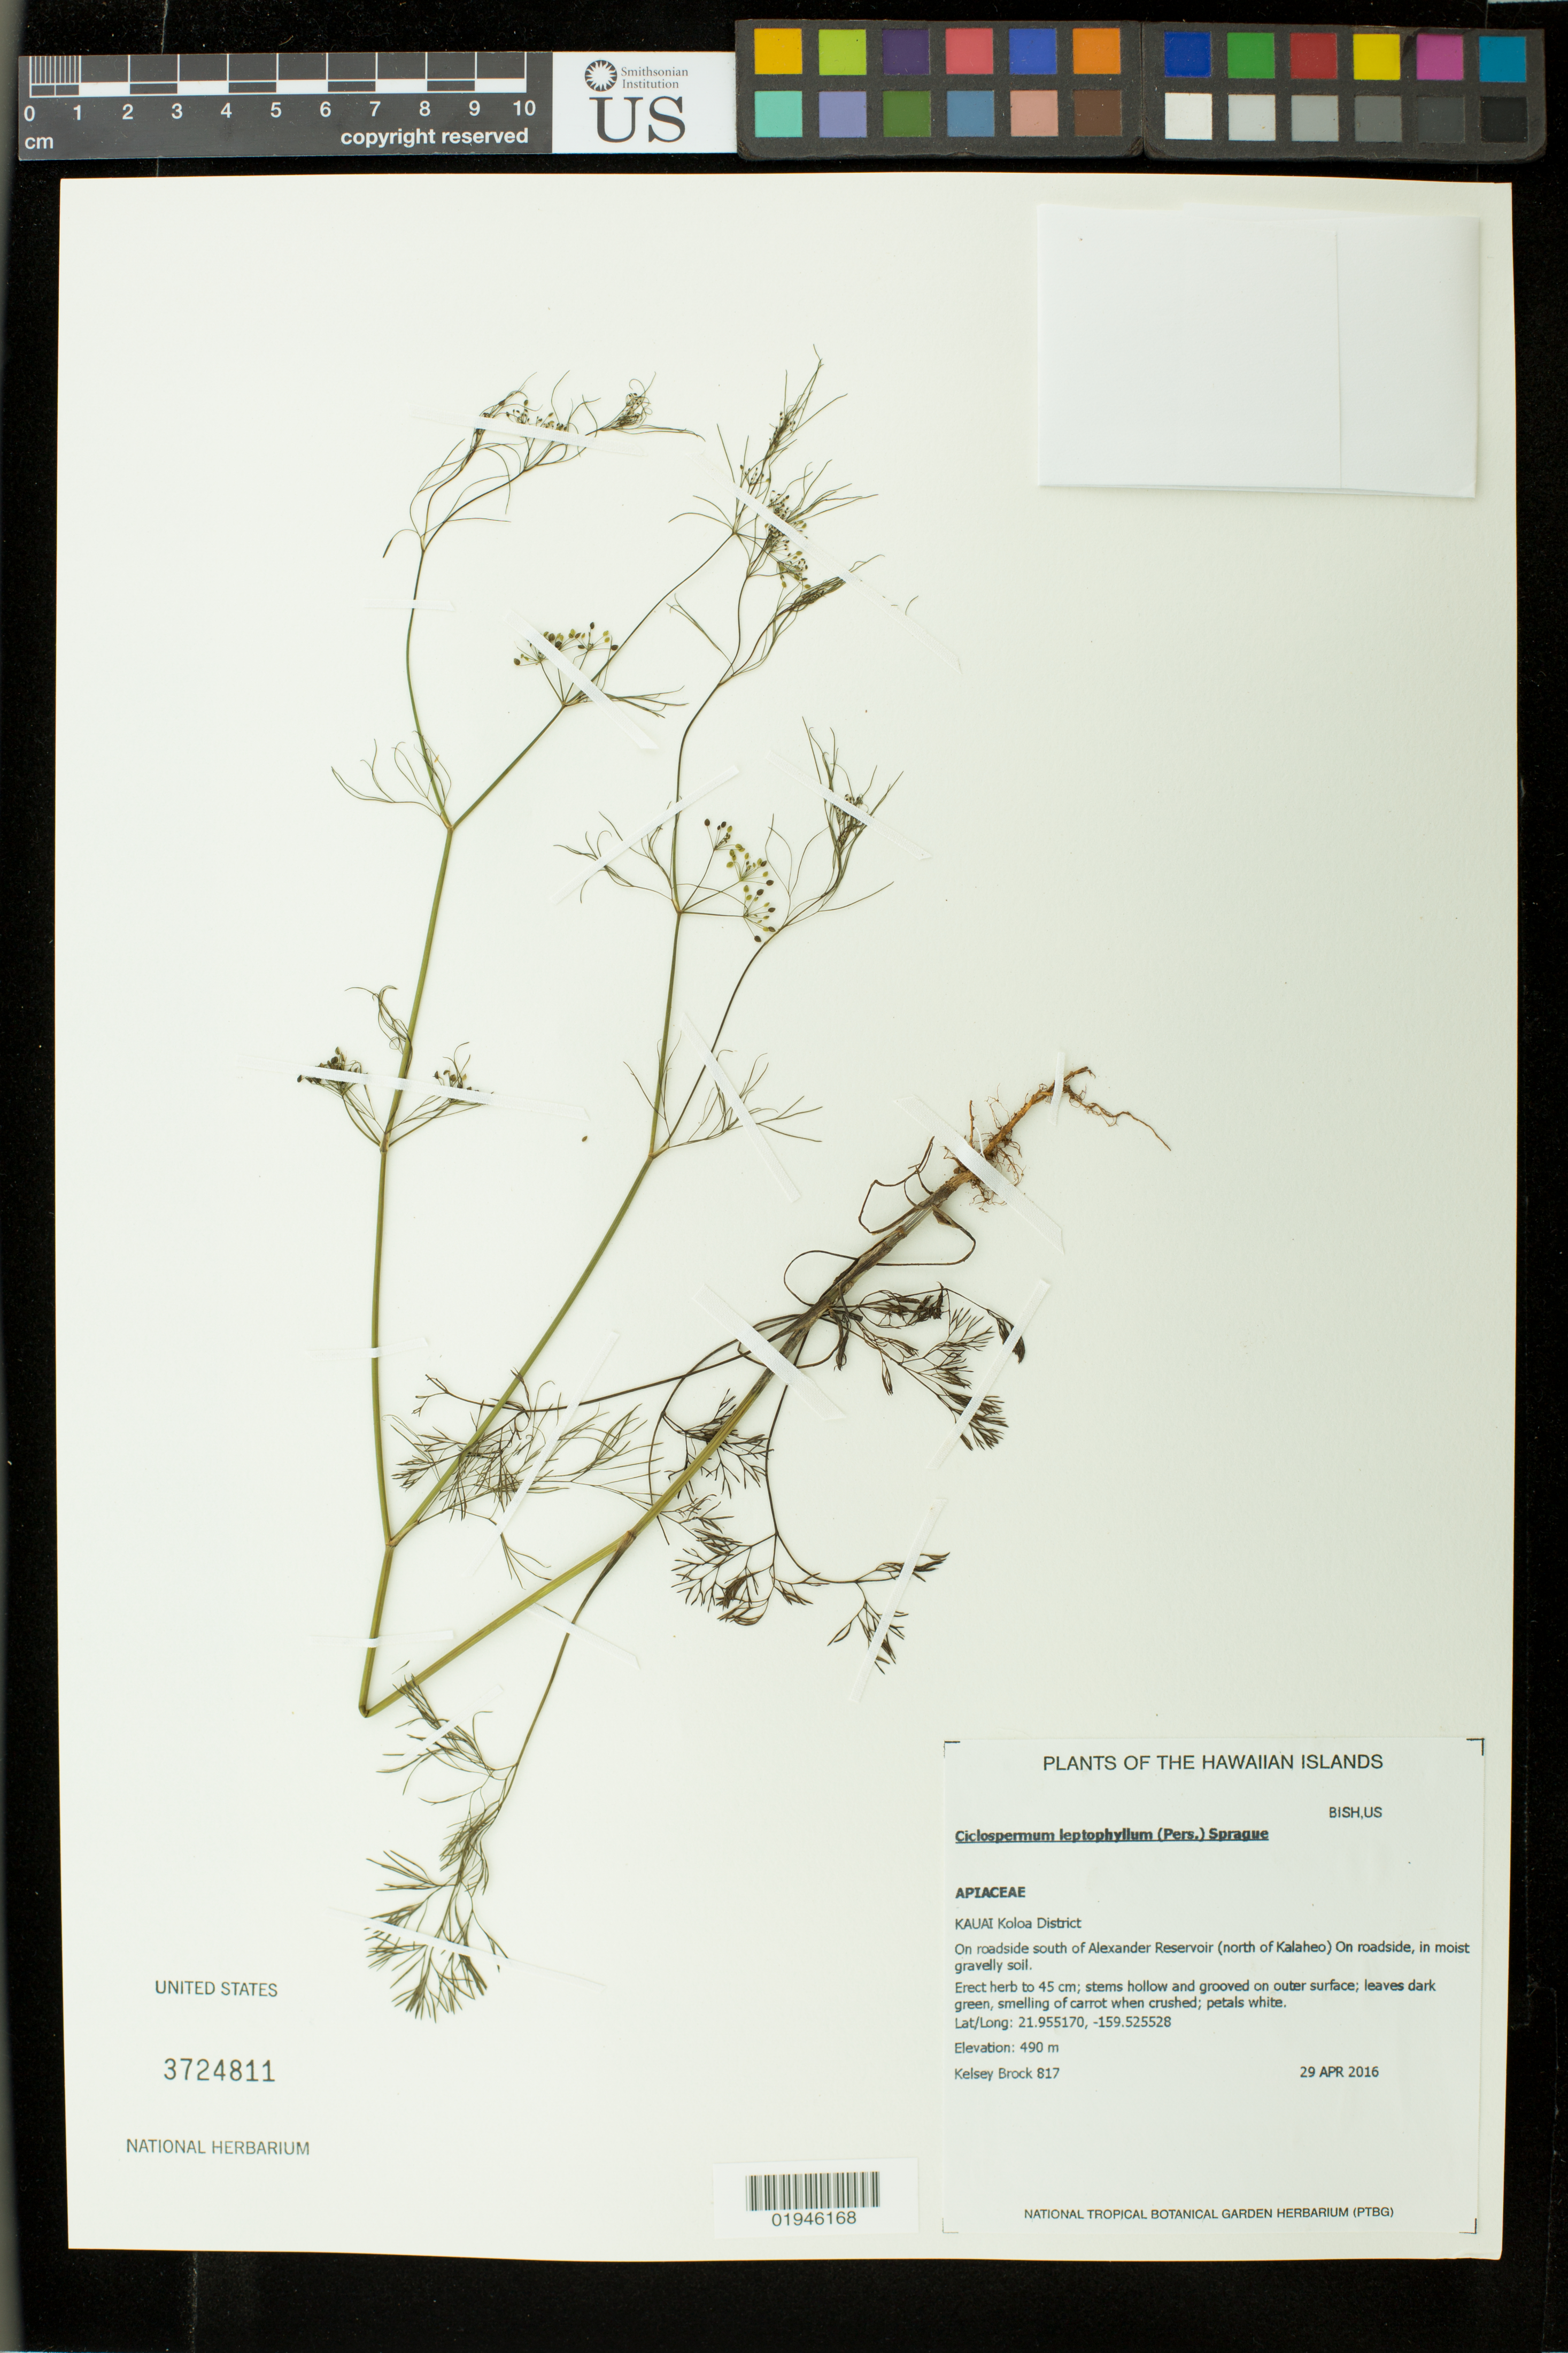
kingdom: Plantae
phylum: Tracheophyta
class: Magnoliopsida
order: Apiales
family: Apiaceae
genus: Cyclospermum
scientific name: Cyclospermum leptophyllum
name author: (Pers.) Sprague ex Britton & P. Wilson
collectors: K. Brock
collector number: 817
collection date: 2016-04-29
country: United States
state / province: Hawaii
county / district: Kauai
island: Kaua'i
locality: Koloa District, on roadside south of Alexander Reservoir (north of Kalaheo).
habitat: Roadside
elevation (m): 490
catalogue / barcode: US 3724811